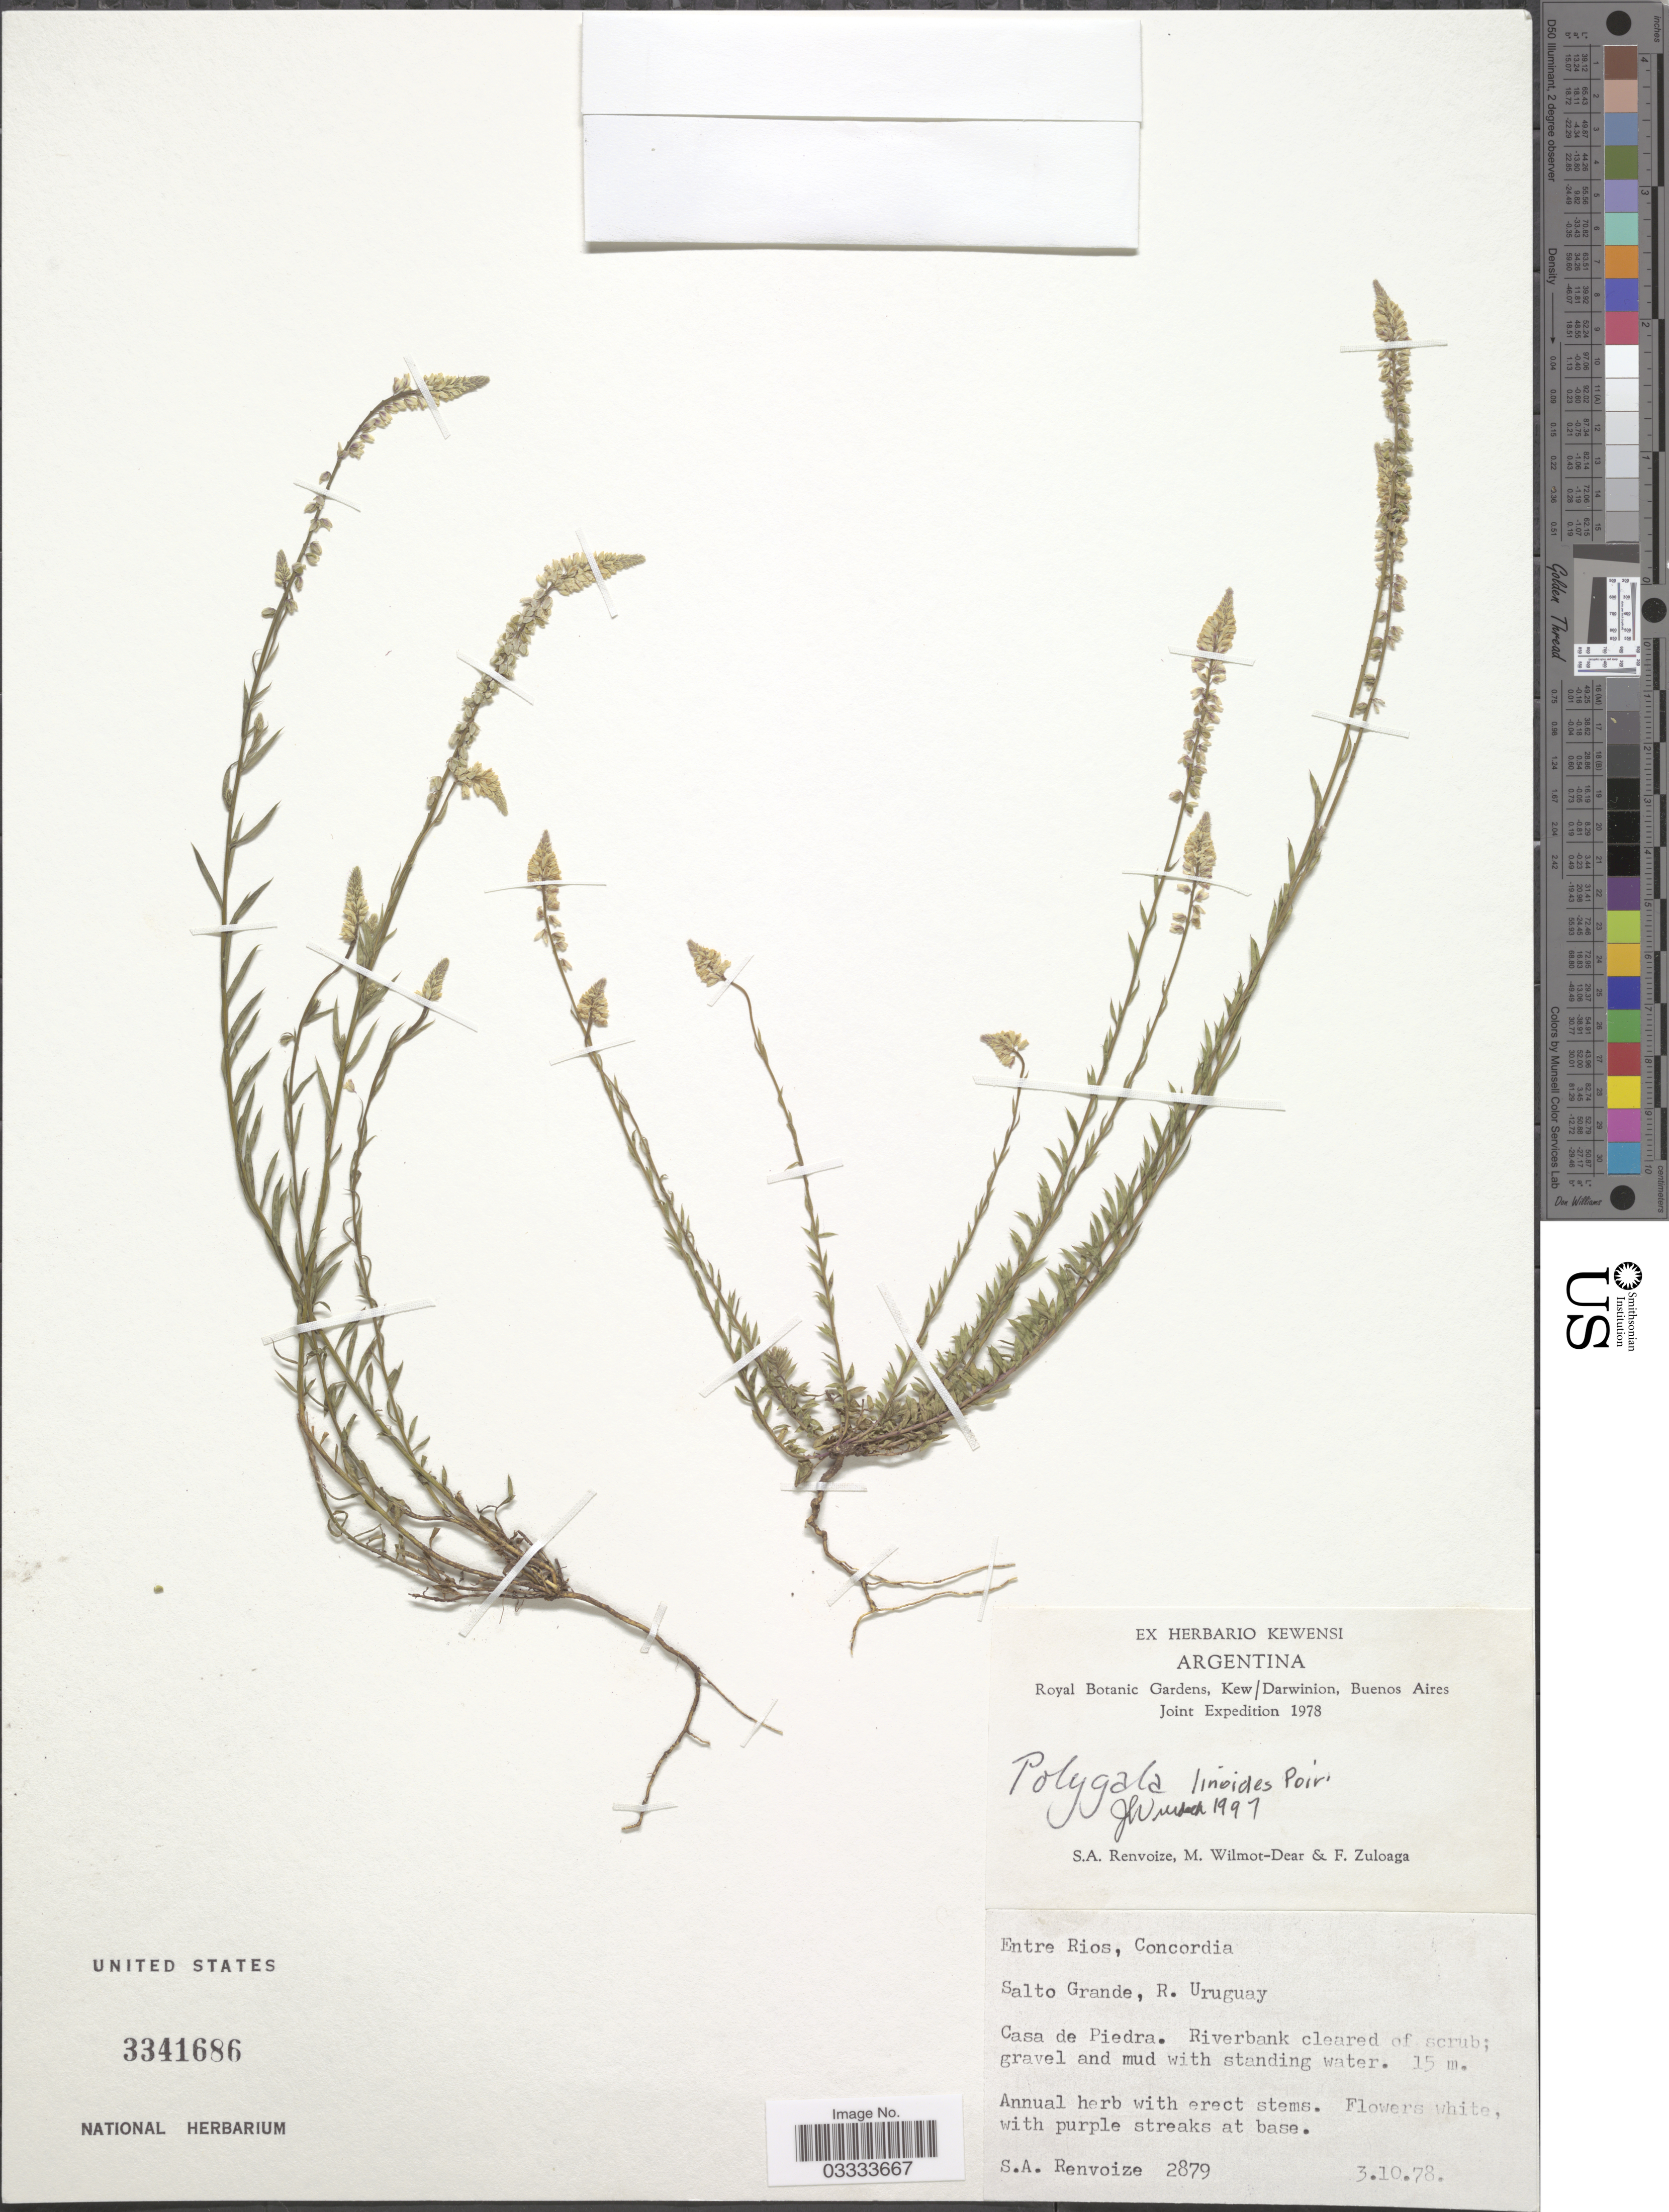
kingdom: Plantae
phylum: Tracheophyta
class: Magnoliopsida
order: Fabales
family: Polygalaceae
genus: Polygala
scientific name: Polygala linoides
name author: Poir.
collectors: S. A. Renvoize, M. Wilmot-Dear & F. Zuloaga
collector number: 2879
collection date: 1978-10-03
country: Argentina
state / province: Entre Rios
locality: Concordia. Salto Grande, R. Uruguay. Casa de Piedra.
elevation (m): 15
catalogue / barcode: US 3341686